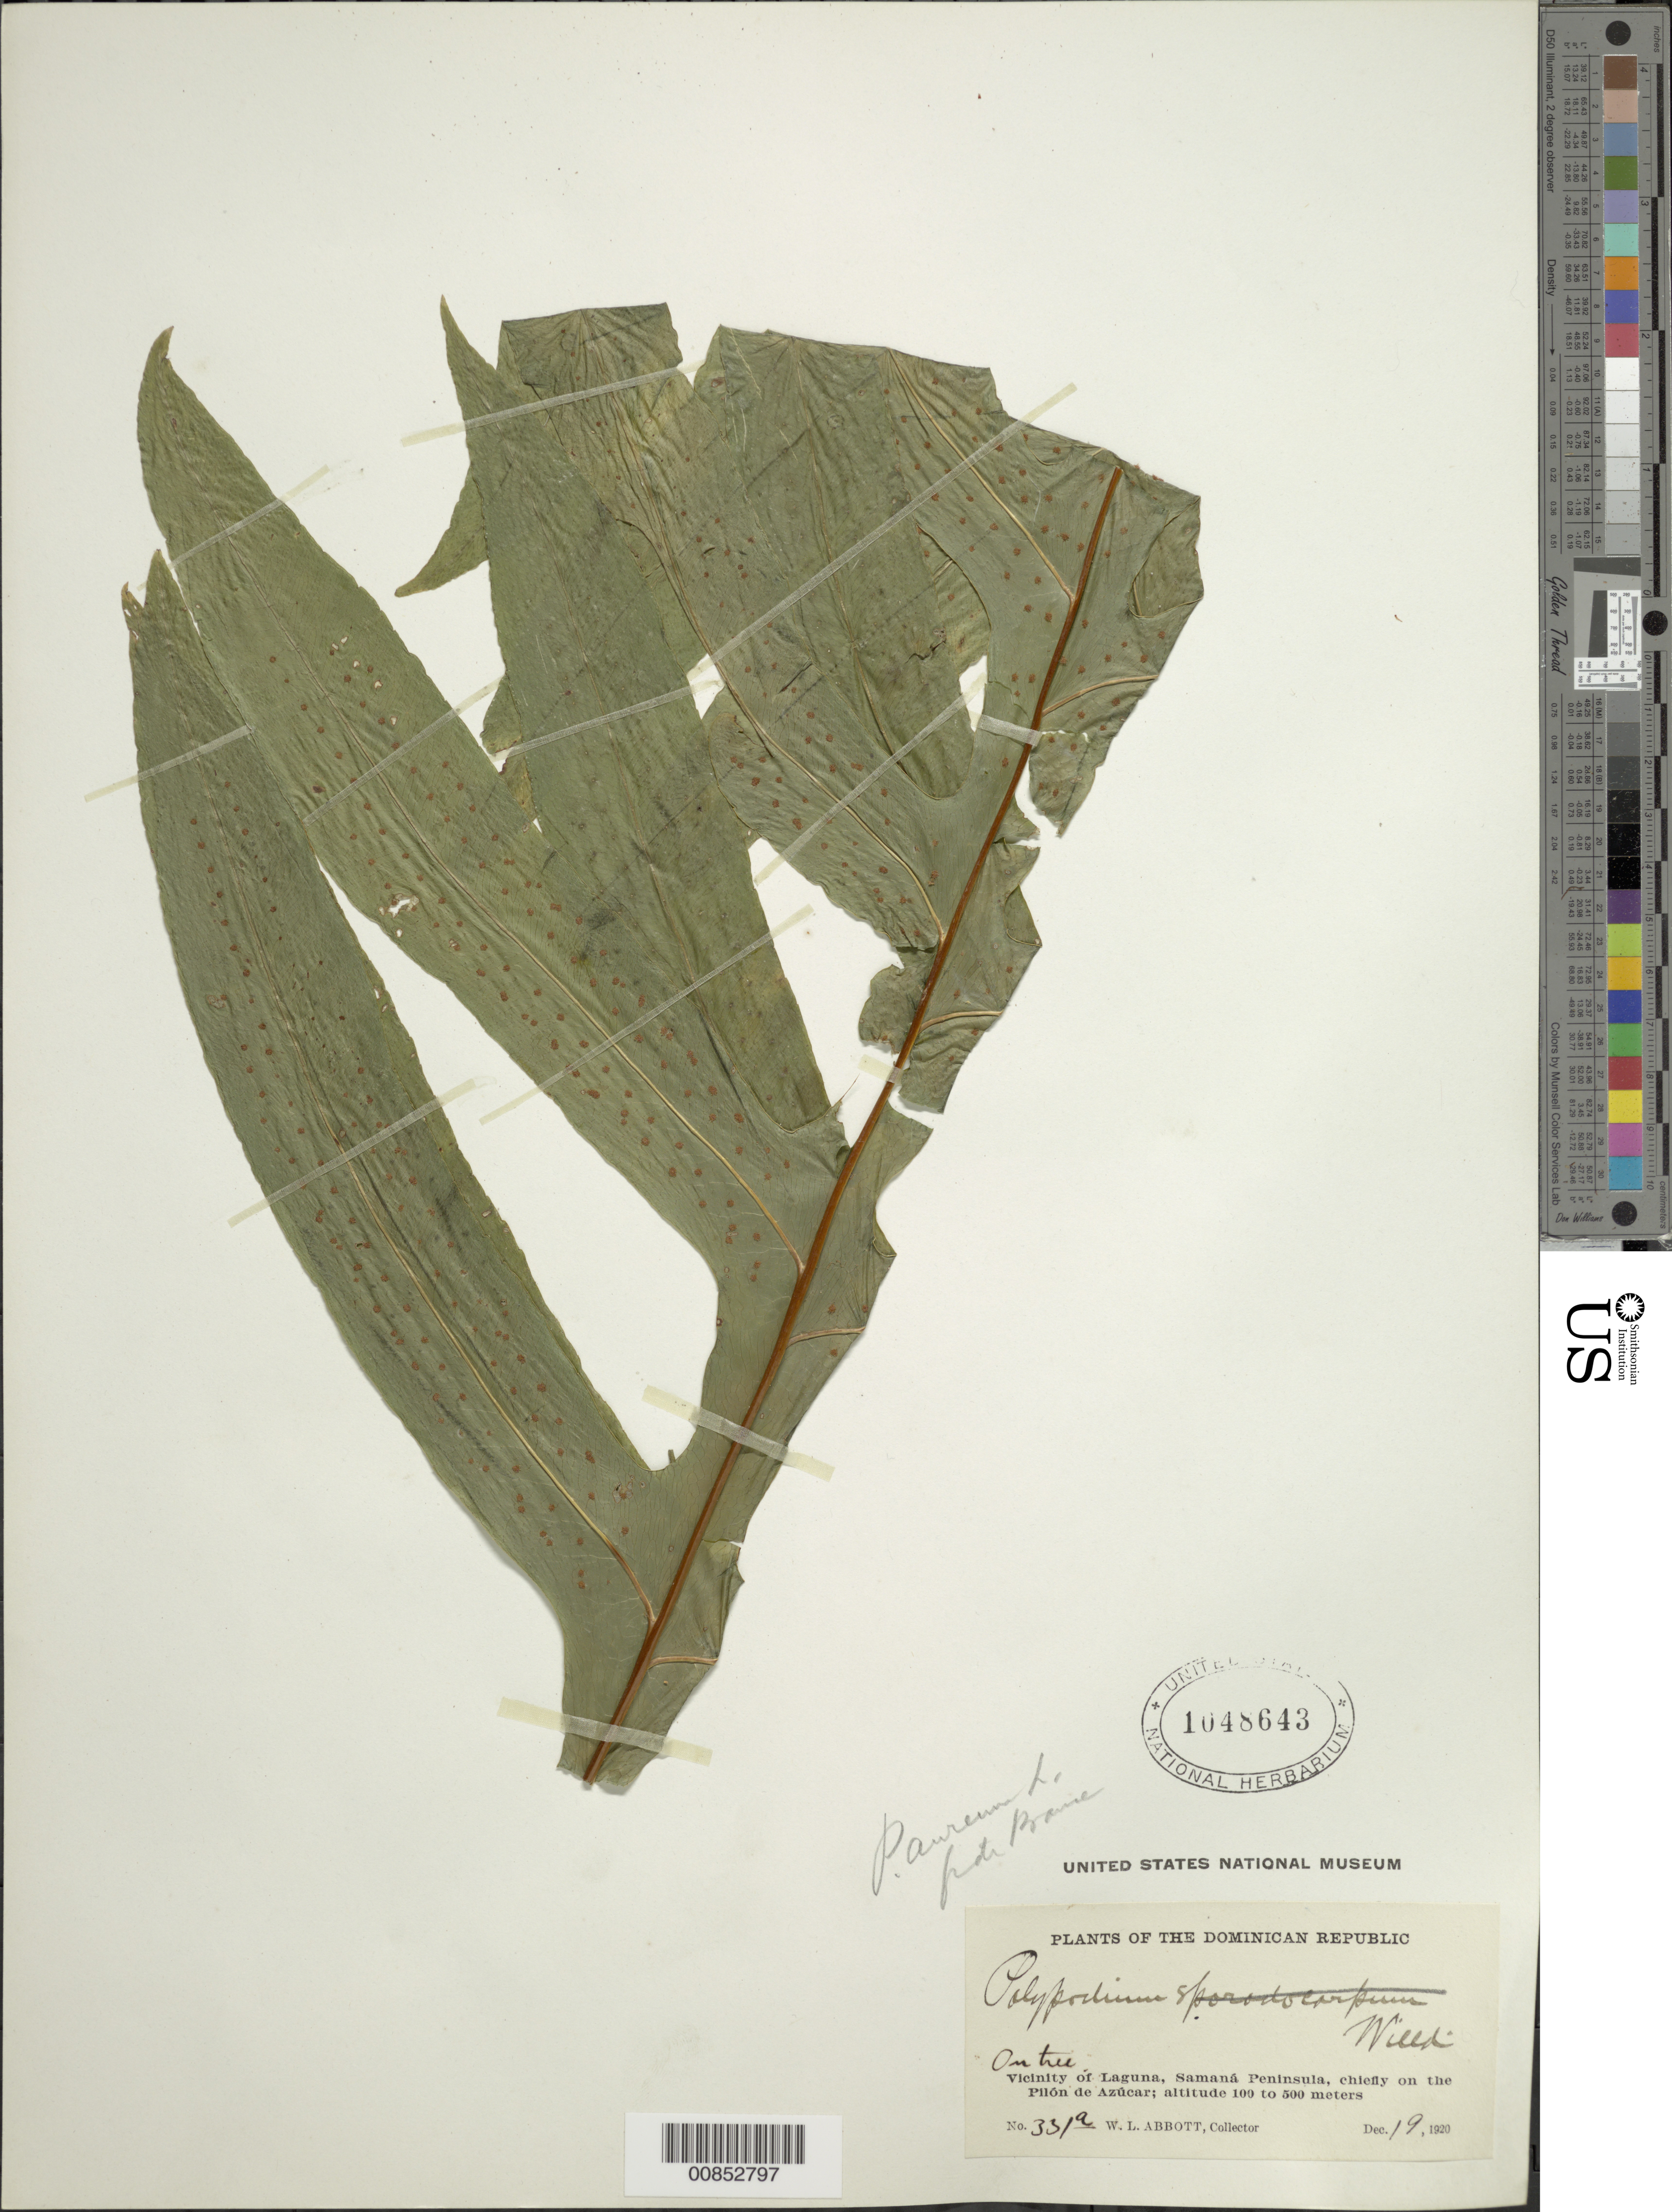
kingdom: Plantae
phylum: Tracheophyta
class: Polypodiopsida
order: Polypodiales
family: Polypodiaceae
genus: Phlebodium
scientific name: Phlebodium aureum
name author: (L.) J. Sm.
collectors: W. L. Abbott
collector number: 331a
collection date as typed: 19 Dec 1920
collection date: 1920-12-19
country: Dominican Republic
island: Hispaniola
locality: Samaná Peninsula, vicinity Laguna, chiefly on the Pilòn de Azúcar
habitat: On tree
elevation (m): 100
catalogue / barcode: US 1048643